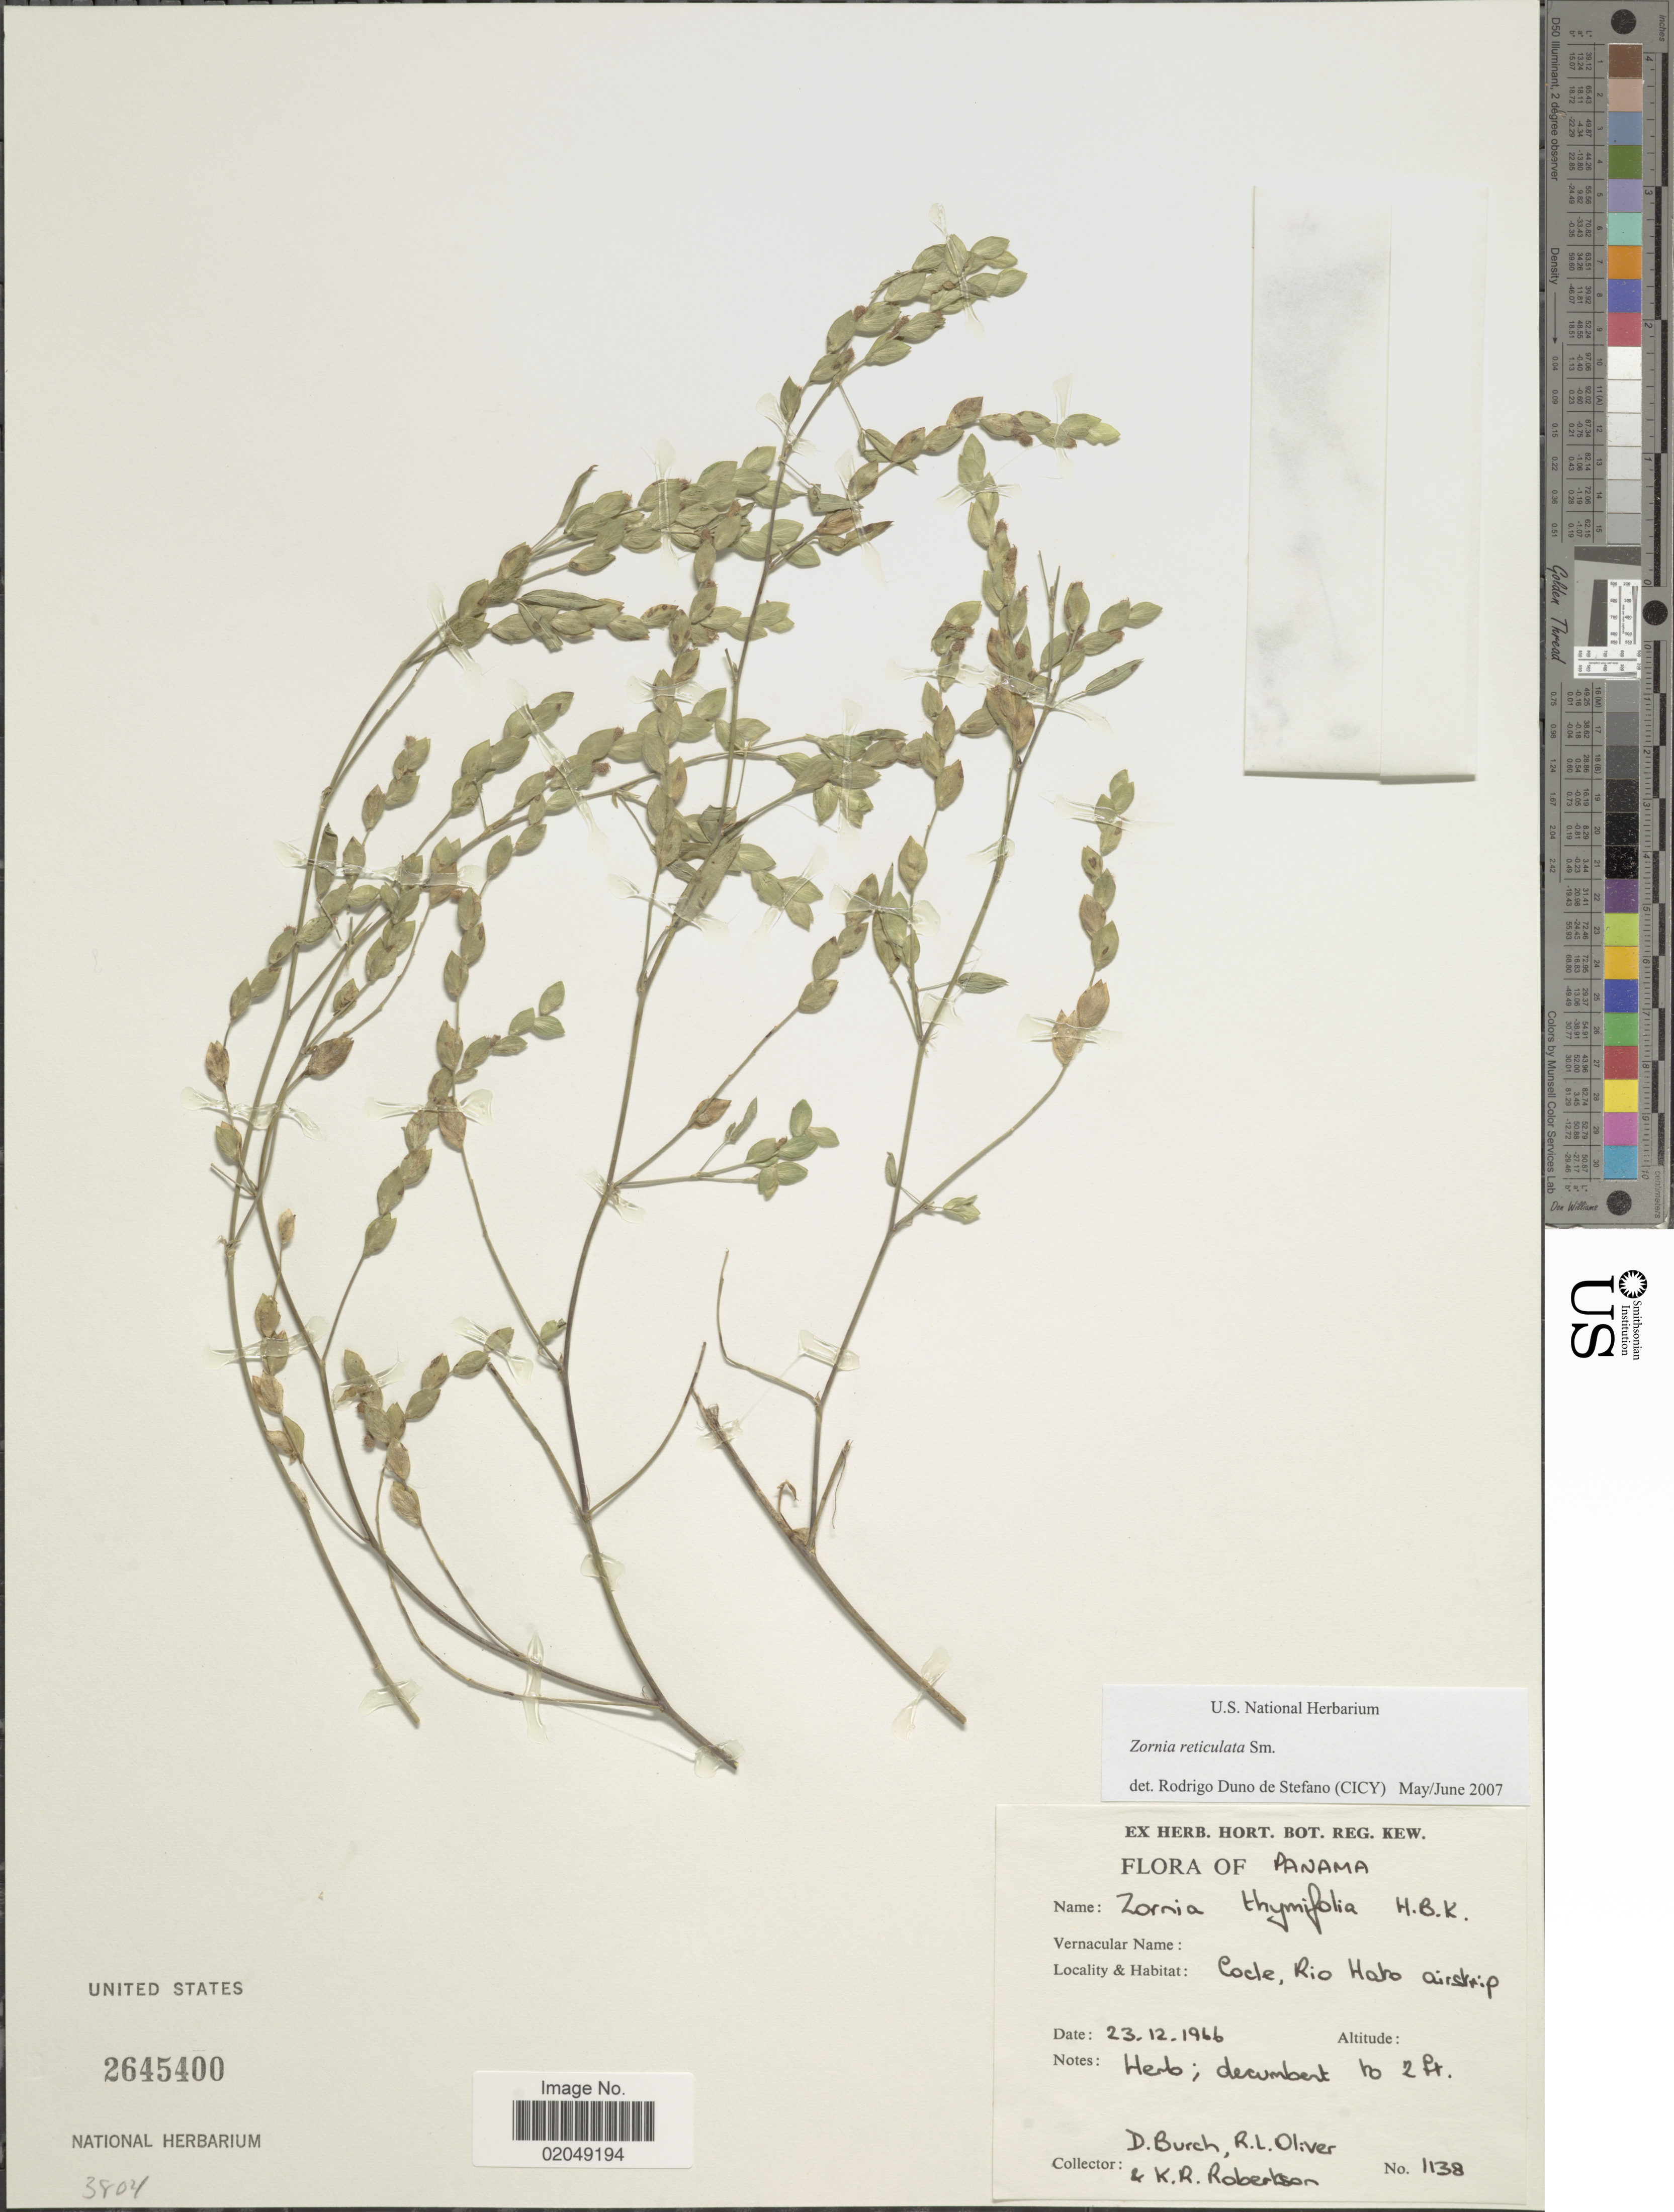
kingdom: Plantae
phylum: Tracheophyta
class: Magnoliopsida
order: Fabales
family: Fabaceae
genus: Zornia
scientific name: Zornia reticulata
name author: Sm.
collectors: D. Burch, R. Oliver & K. Robertson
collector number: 1138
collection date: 1966-12-23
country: Panama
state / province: Panamá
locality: Cocle, Rio Hato airstrip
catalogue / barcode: US 2645400